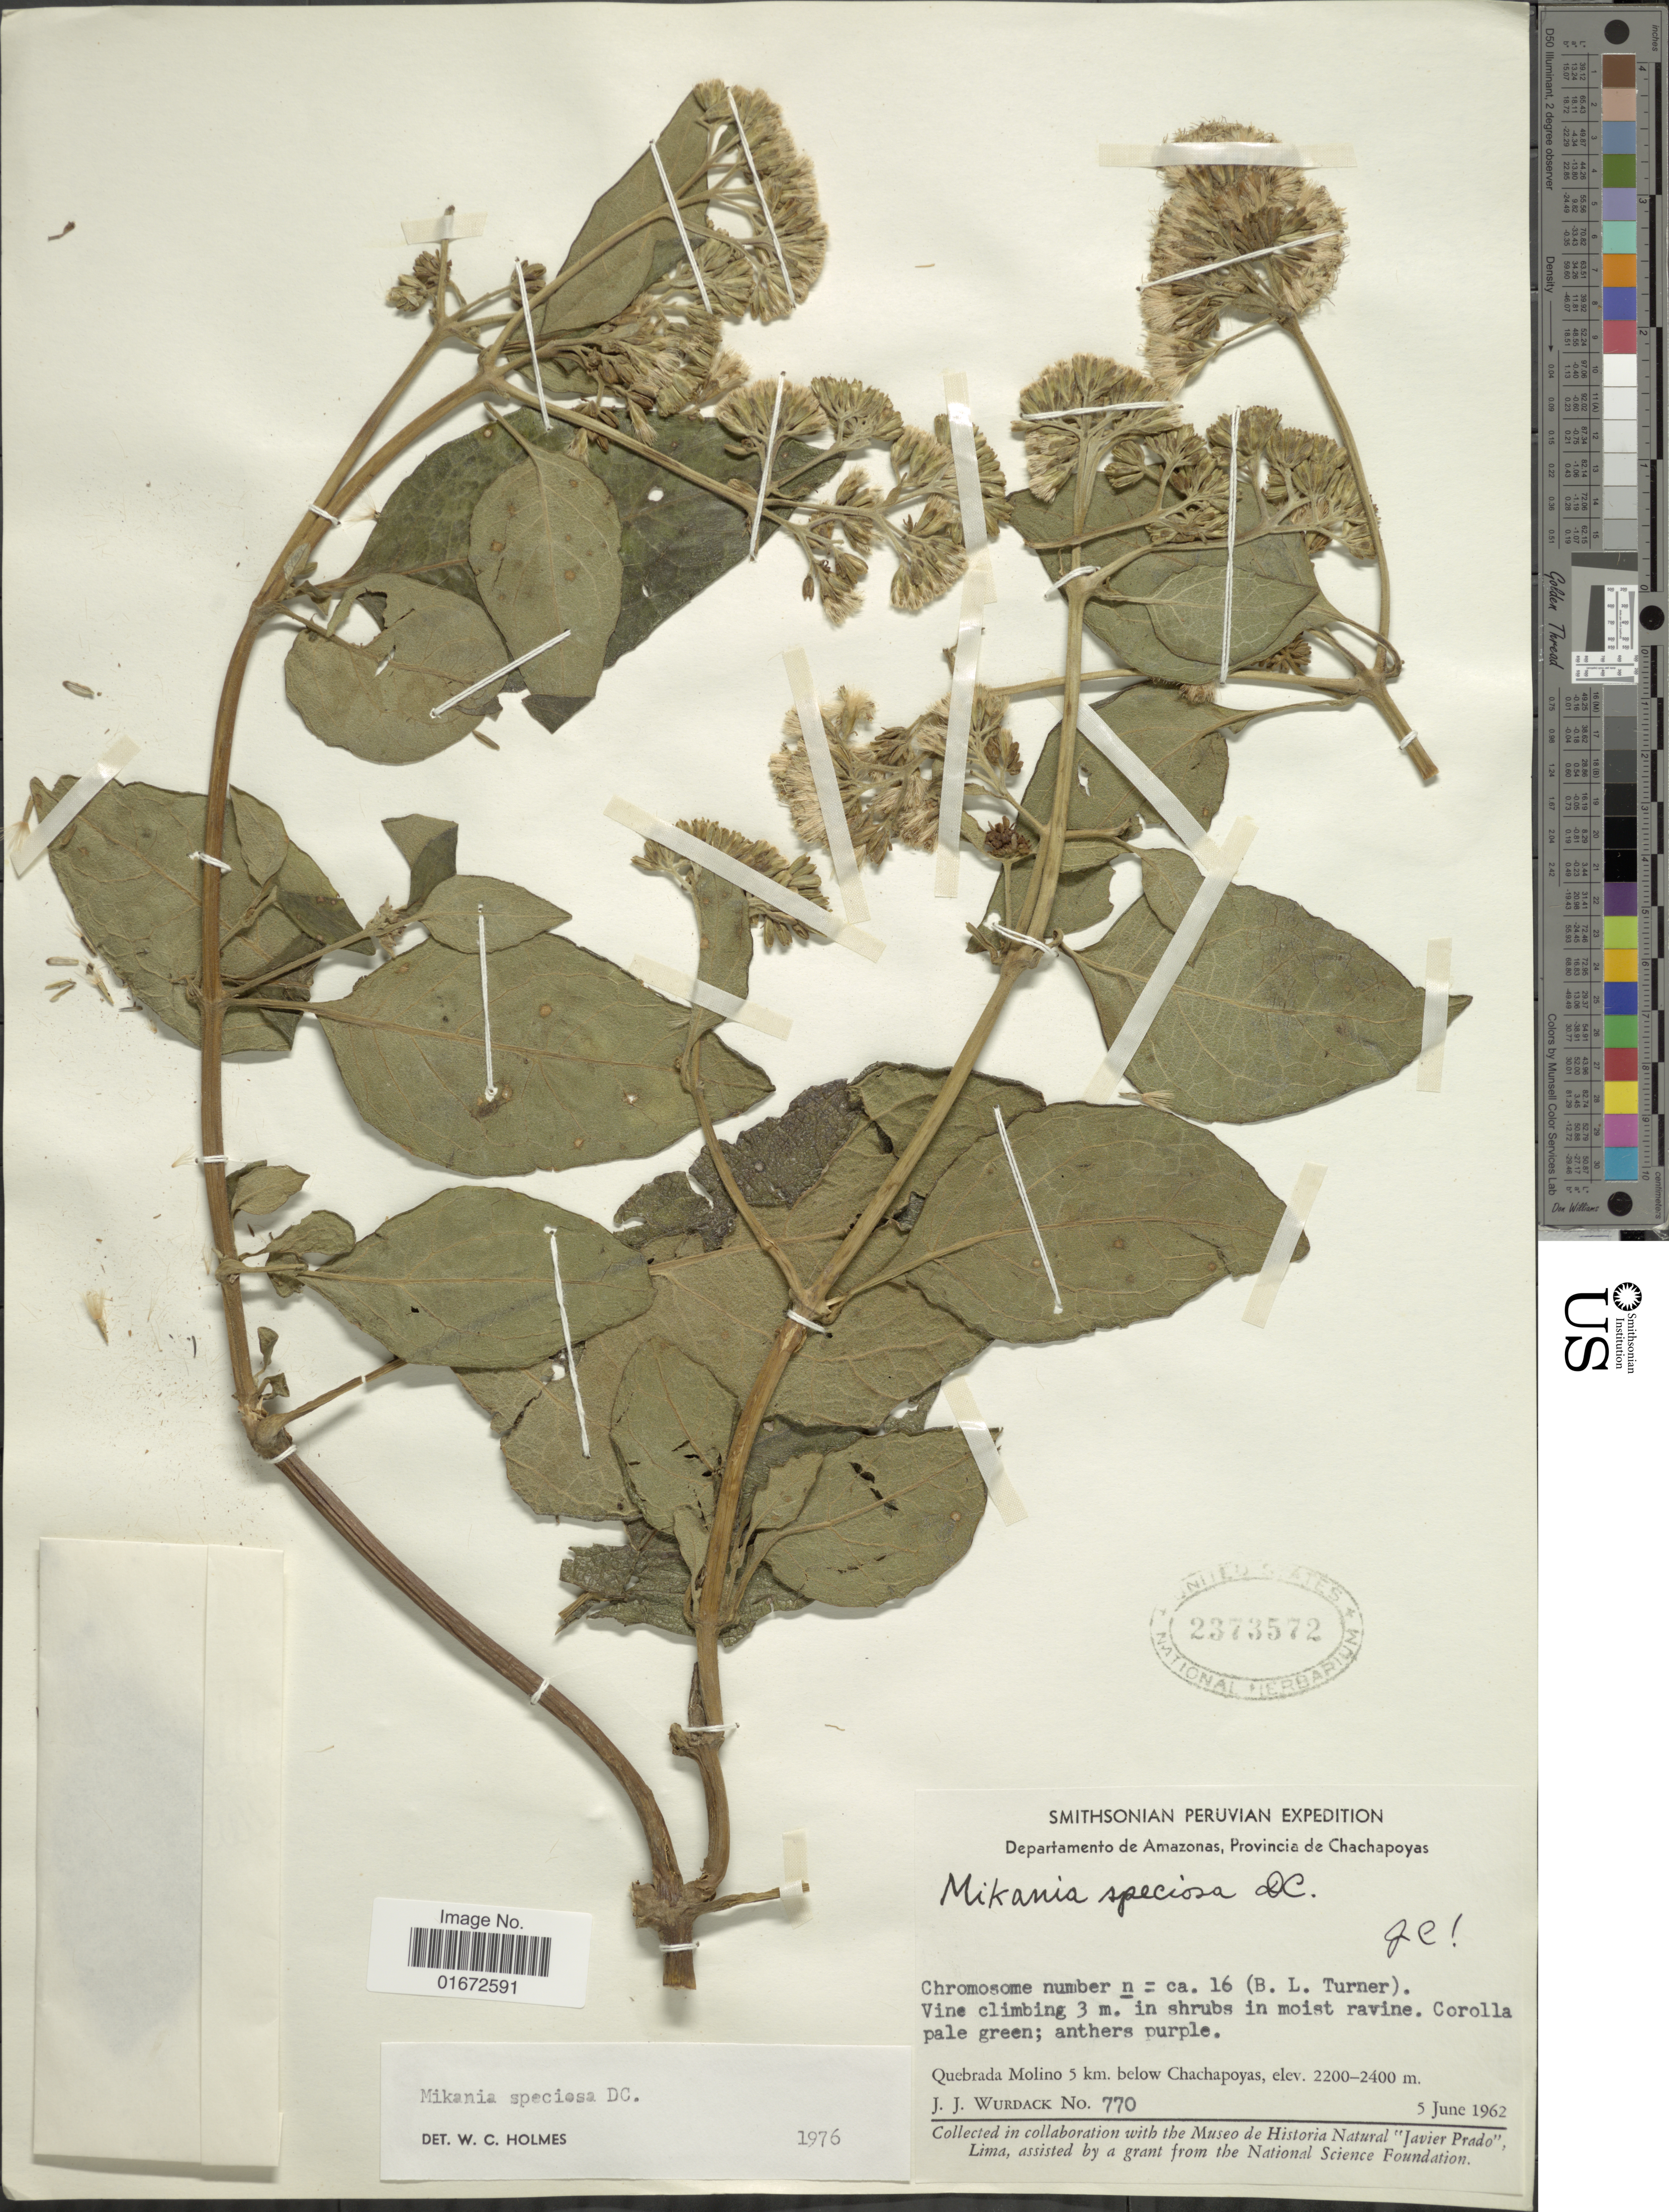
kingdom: Plantae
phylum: Tracheophyta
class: Magnoliopsida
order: Asterales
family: Asteraceae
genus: Mikania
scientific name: Mikania speciosa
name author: DC.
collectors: J. J. Wurdack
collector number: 770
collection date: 1962-06-05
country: Peru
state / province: Amazonas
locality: Departamento de Amazonas, Provincia de Chachapoyas. Quebrada Molino 5 km. below Chachapoyas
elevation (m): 2200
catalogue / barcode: US 2373572